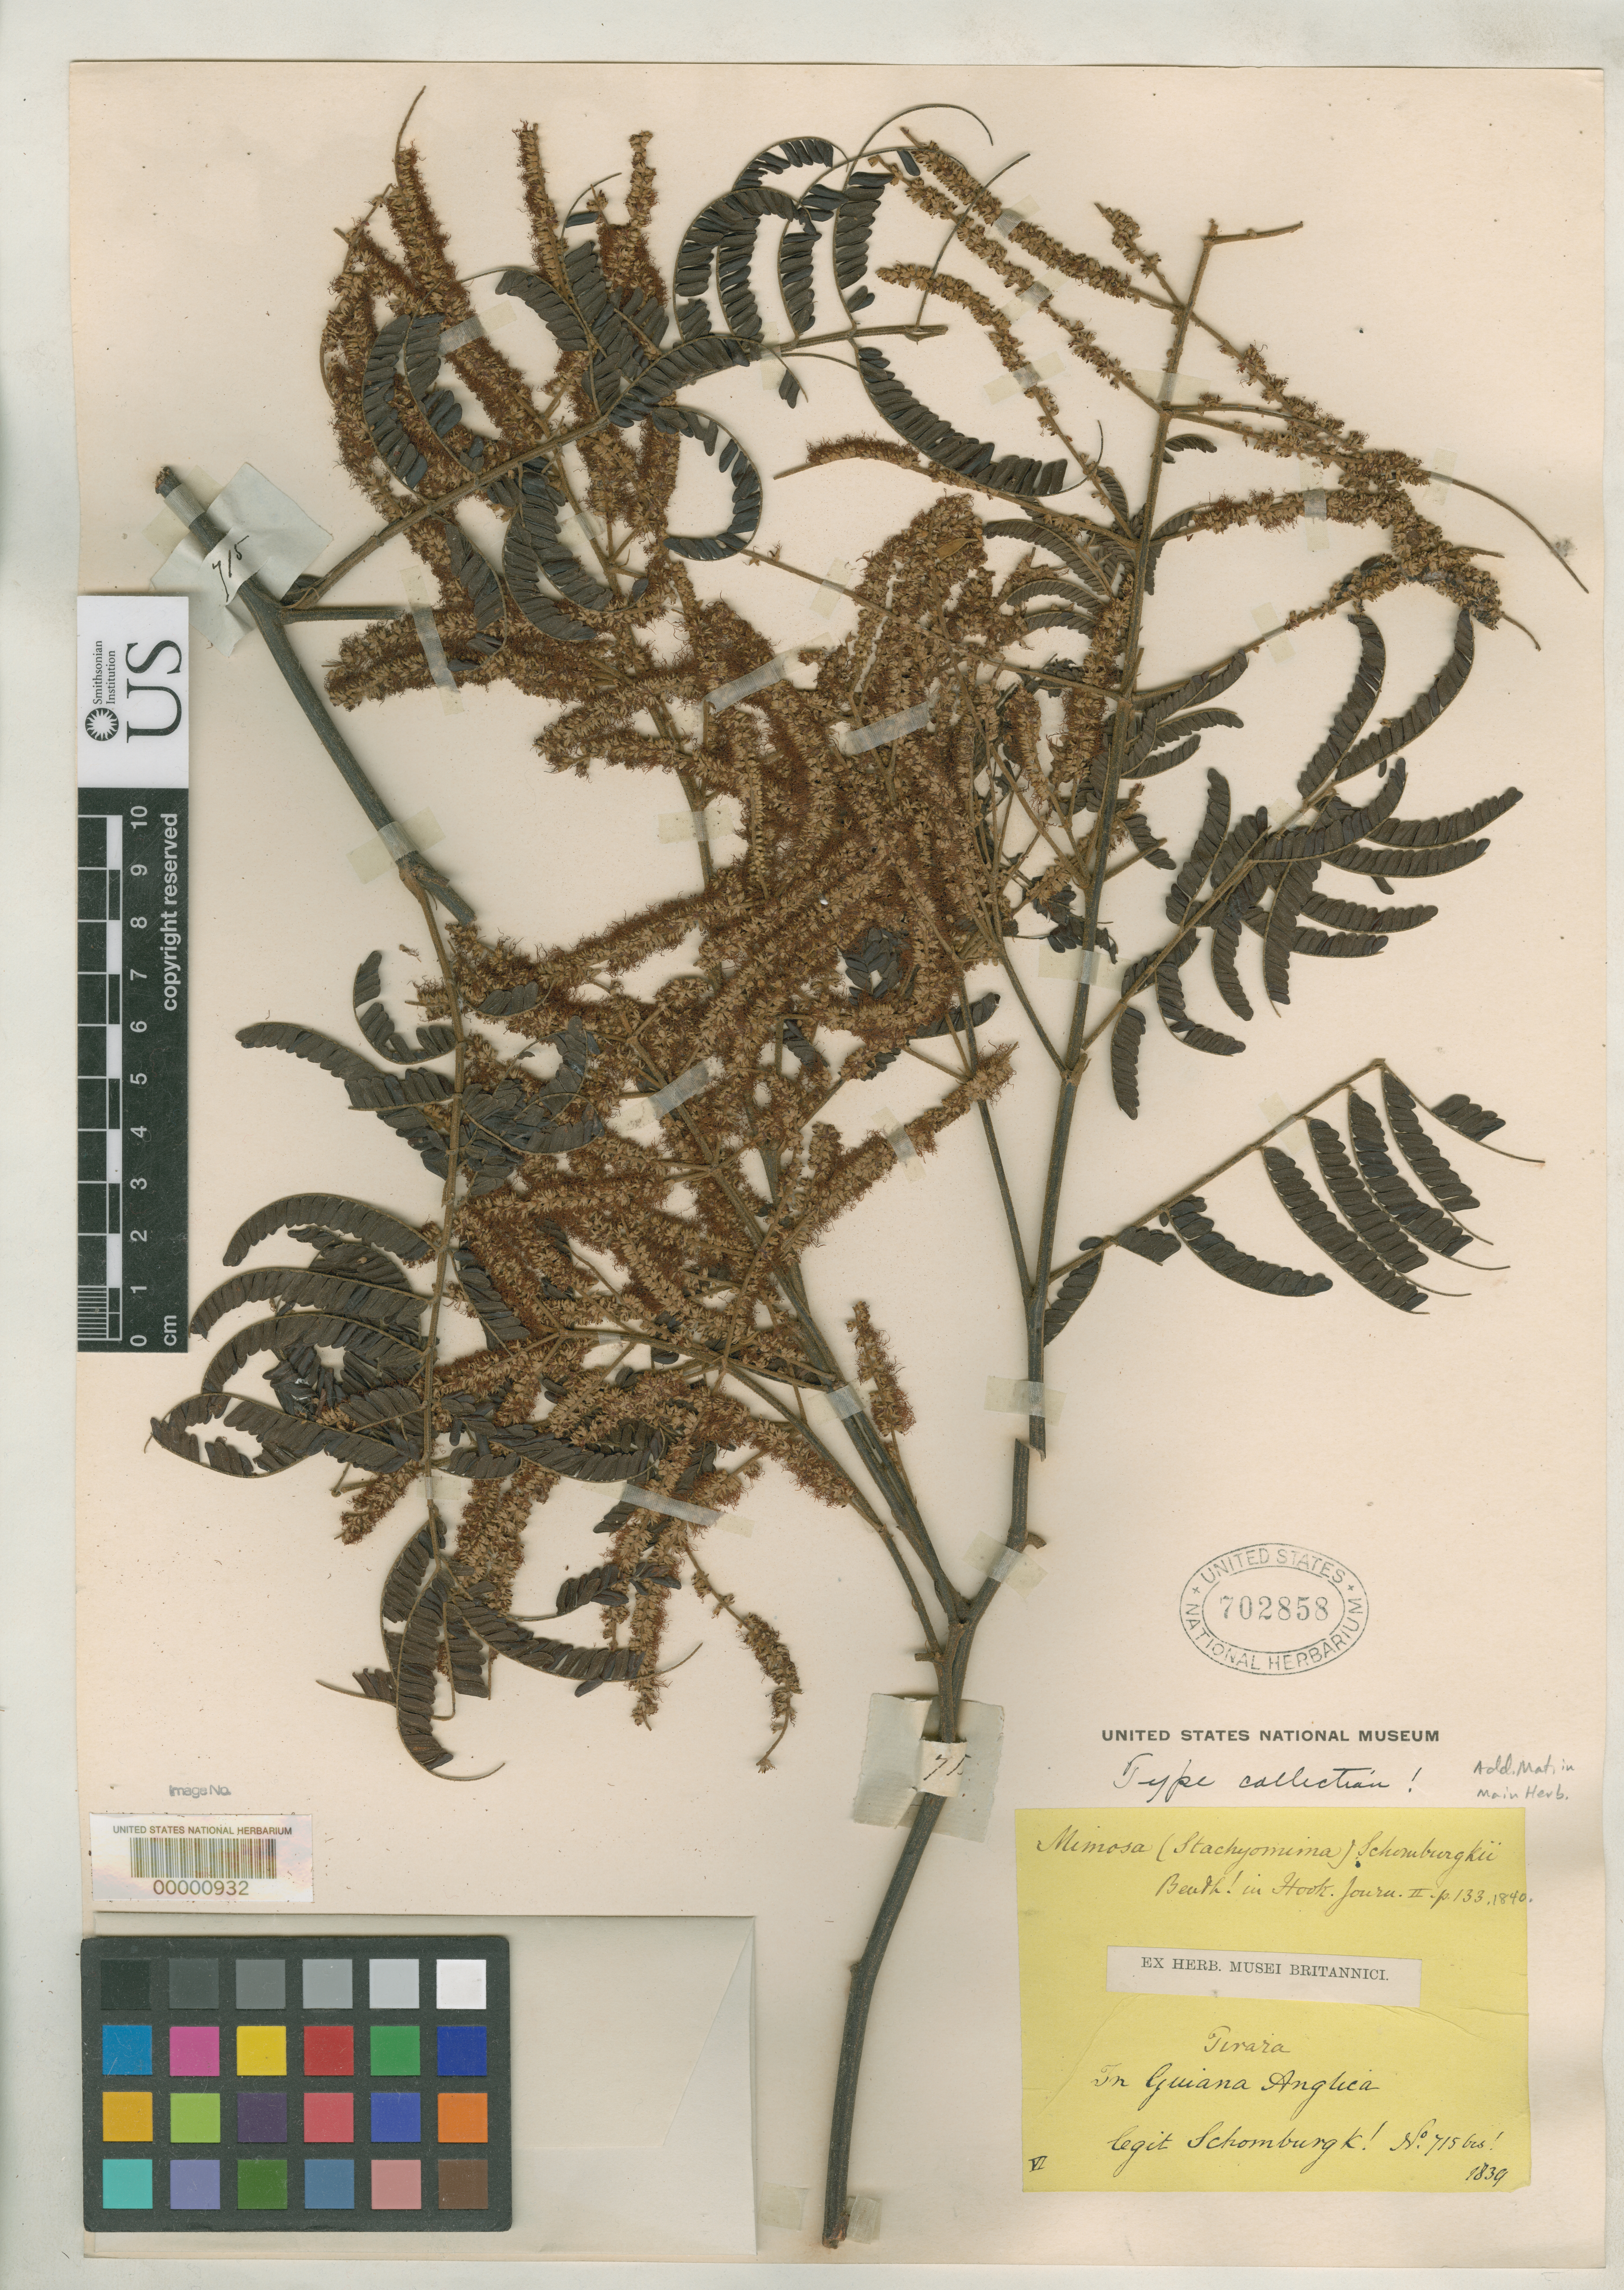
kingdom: Plantae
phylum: Tracheophyta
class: Magnoliopsida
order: Fabales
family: Fabaceae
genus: Mimosa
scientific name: Mimosa schomburgkii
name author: Benth.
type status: Isotype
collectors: R. H. Schomburgk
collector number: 715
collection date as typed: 1839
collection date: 1839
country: Guyana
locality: Pirara.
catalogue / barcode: US 702858